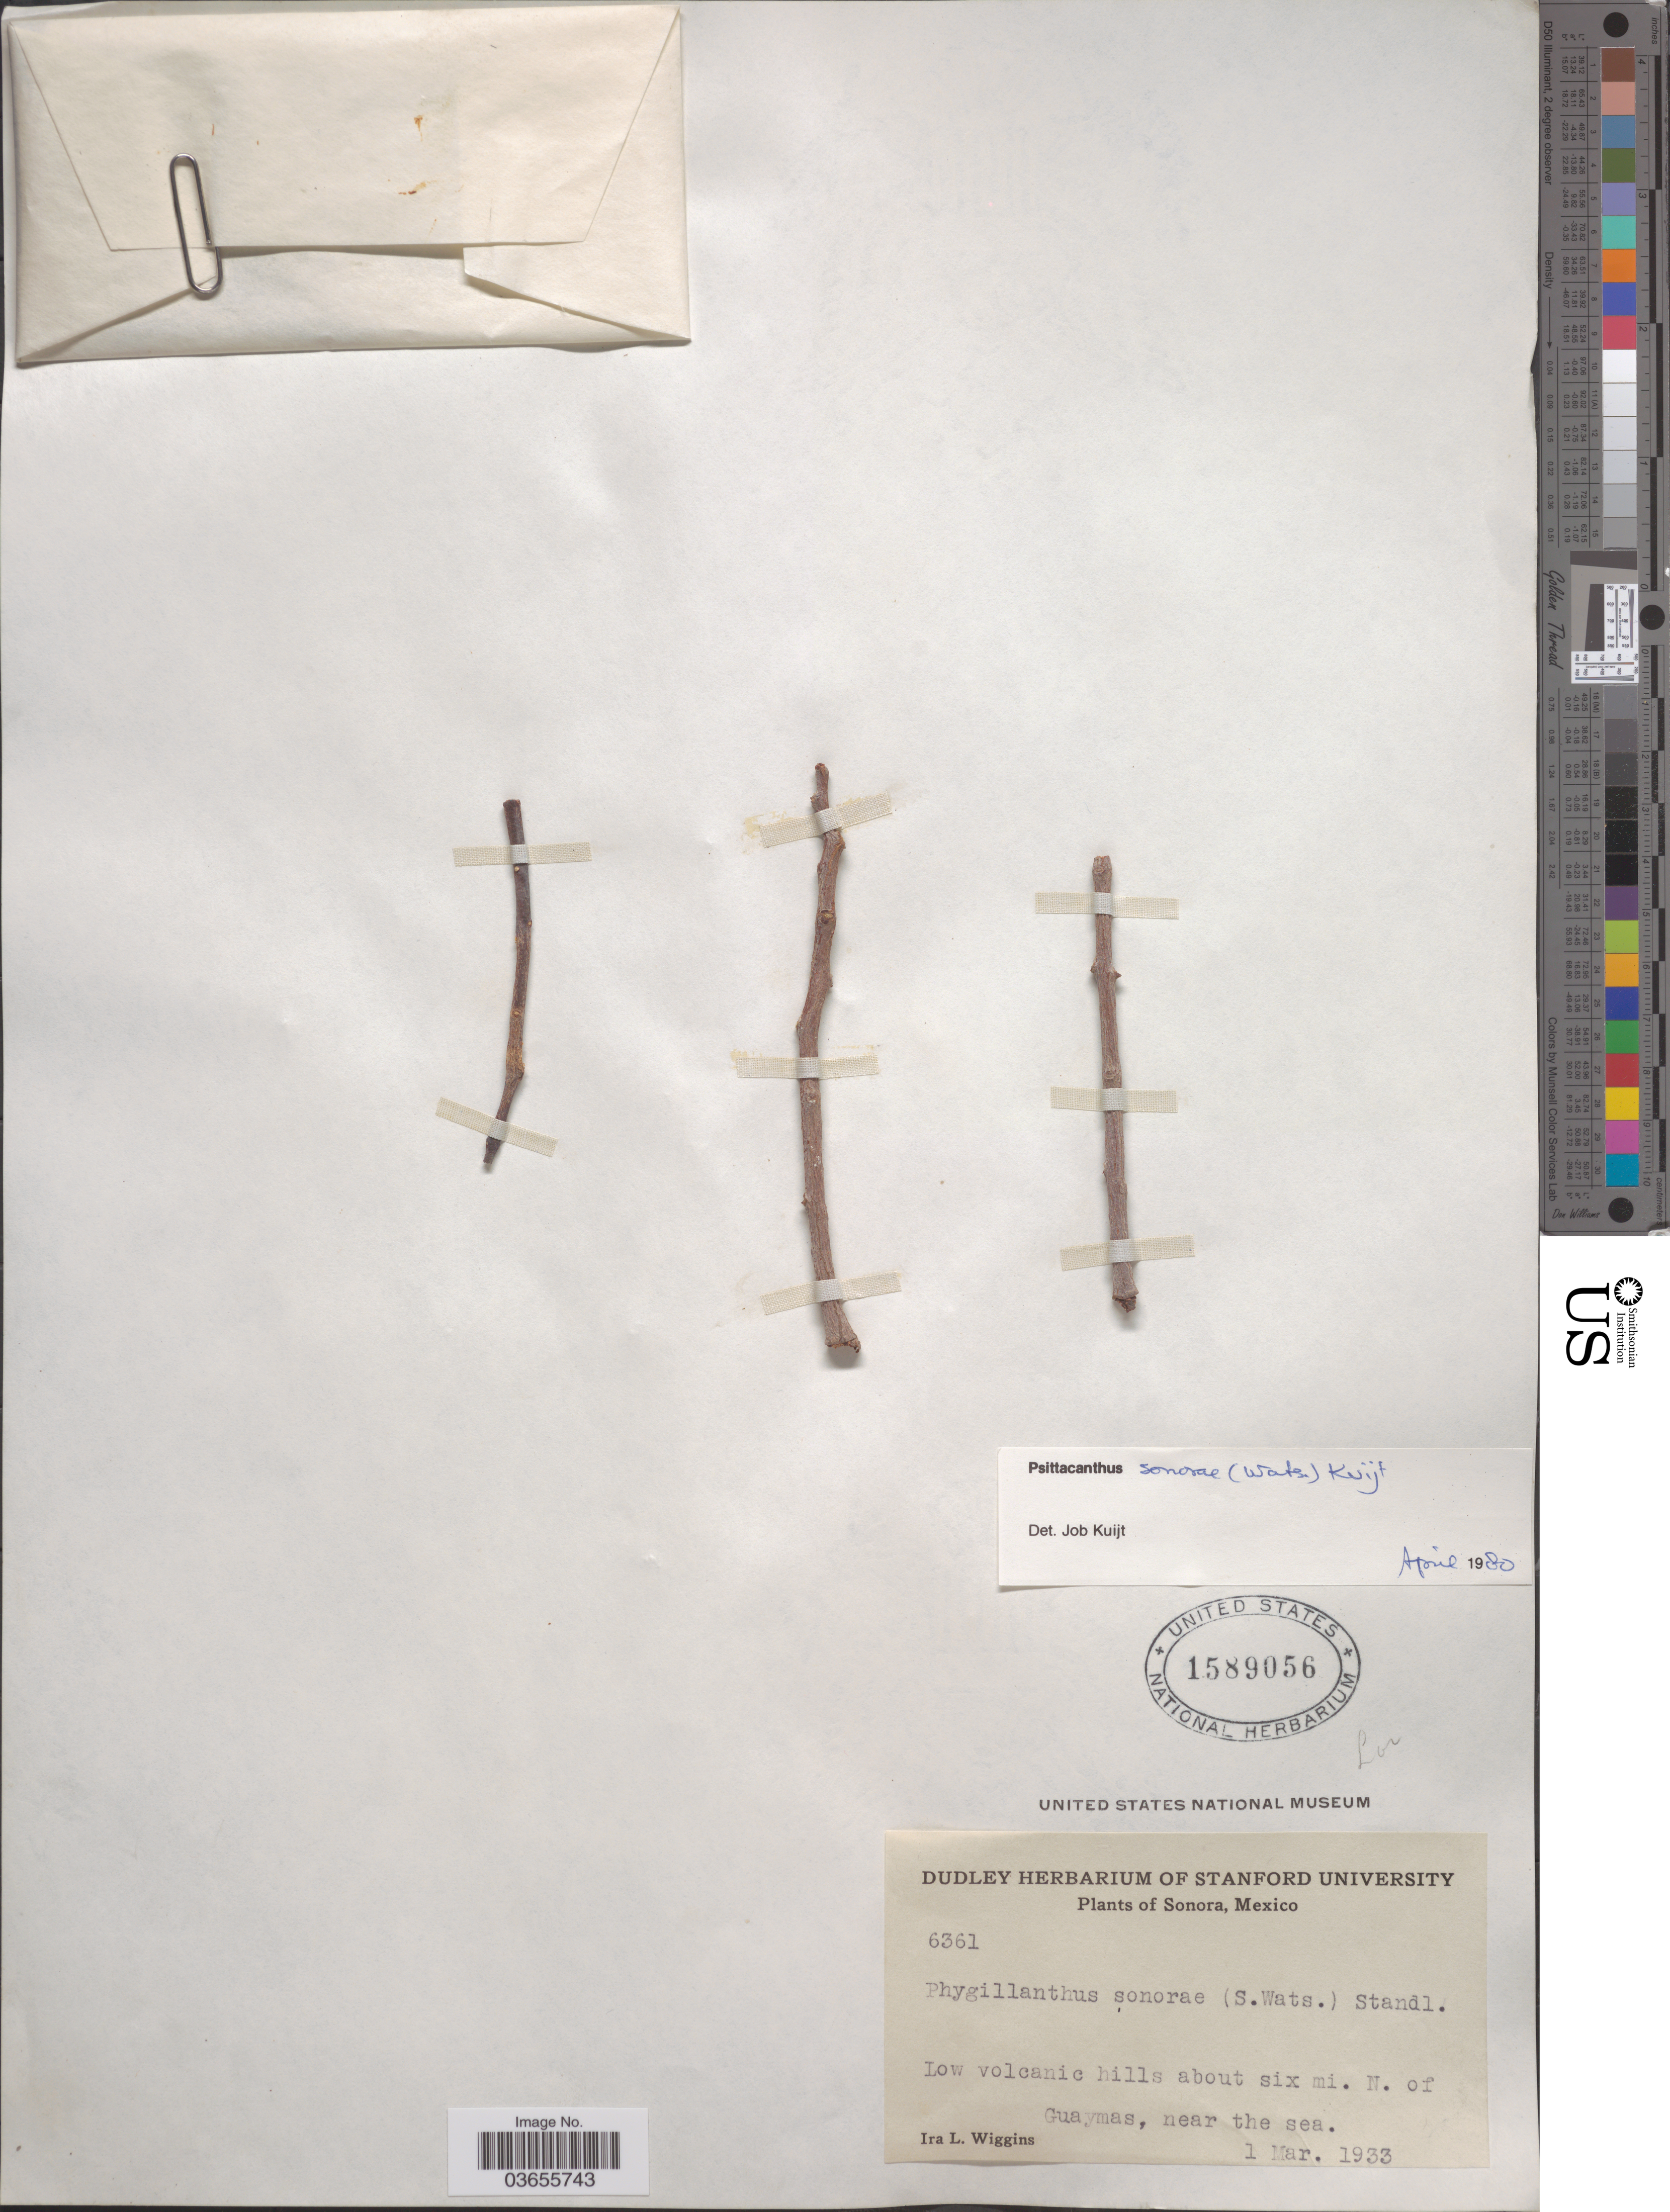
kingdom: Plantae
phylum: Tracheophyta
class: Magnoliopsida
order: Santalales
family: Loranthaceae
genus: Psittacanthus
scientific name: Psittacanthus sonorae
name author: (S. Watson) Kuijt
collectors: I. L. Wiggins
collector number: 6361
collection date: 1933-03-01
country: Mexico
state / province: Sonora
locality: Low volcanic hills about six mi. N. of Guaymas.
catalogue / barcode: US 1589056